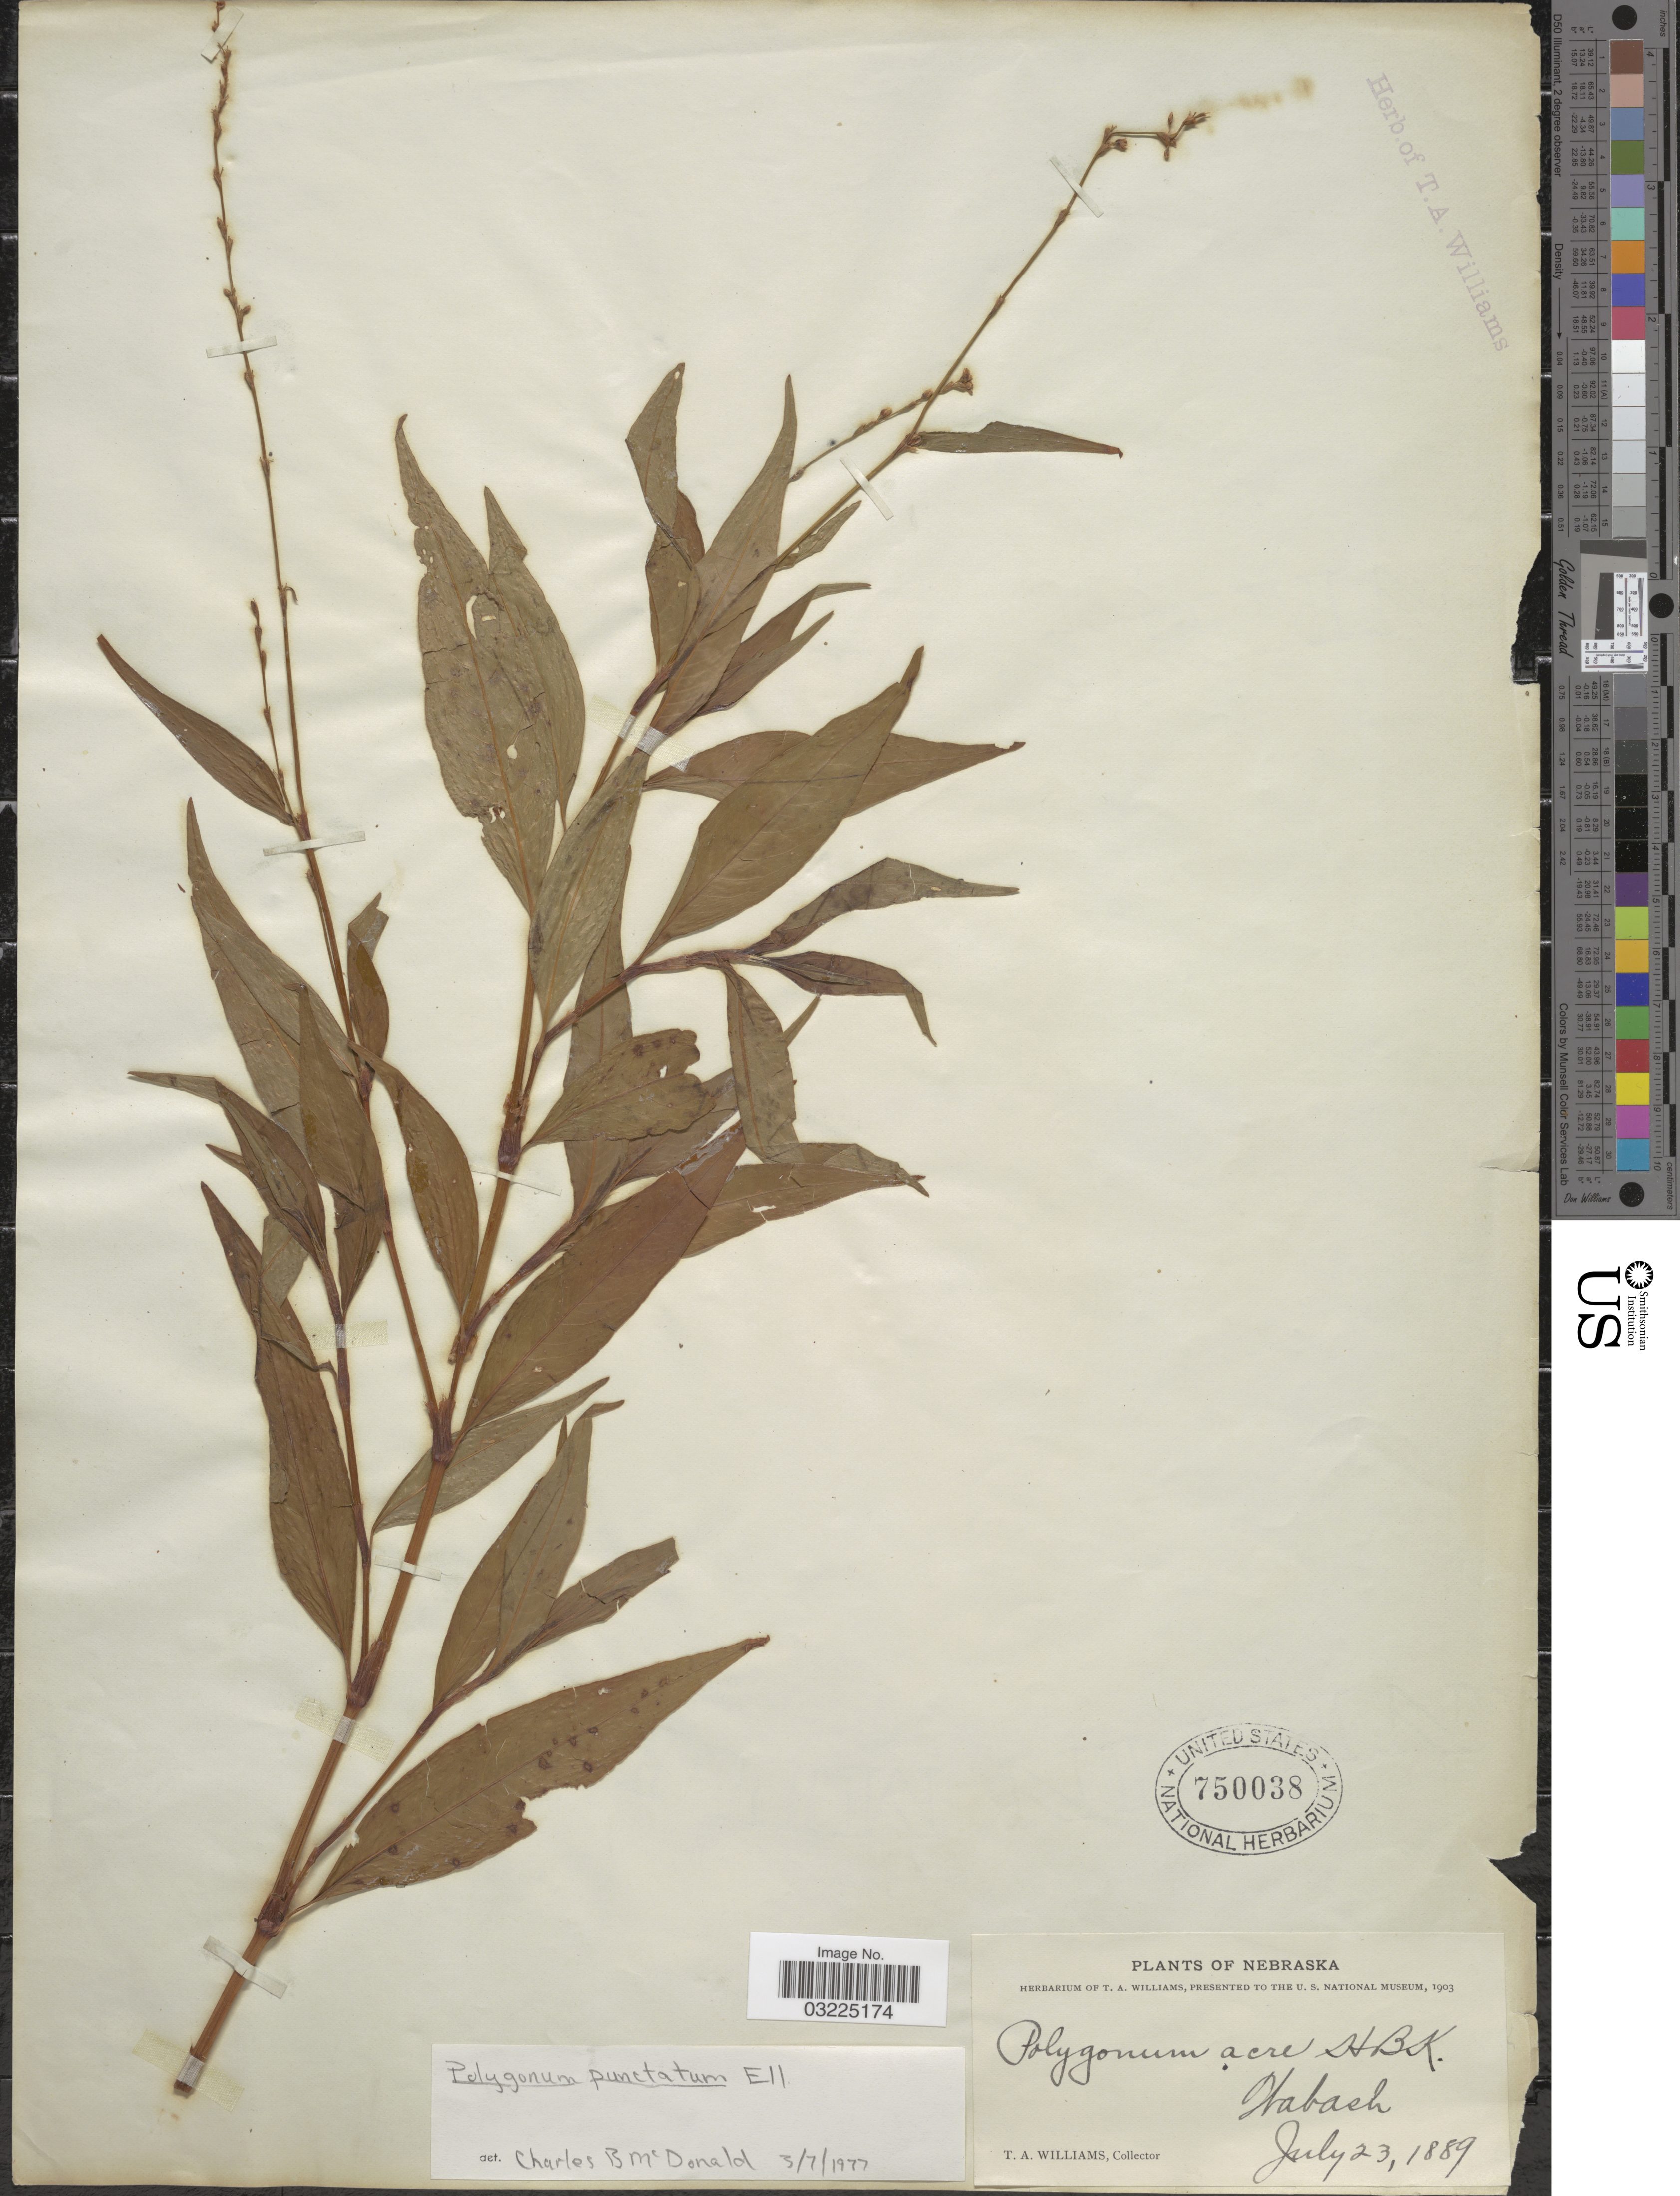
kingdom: Plantae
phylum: Tracheophyta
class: Magnoliopsida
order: Caryophyllales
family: Polygonaceae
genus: Persicaria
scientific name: Persicaria punctata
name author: (Elliott) Small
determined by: Atha, D. E.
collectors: T. Williams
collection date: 1889-07-23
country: United States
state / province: Nebraska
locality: Wabash.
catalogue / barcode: US 750038